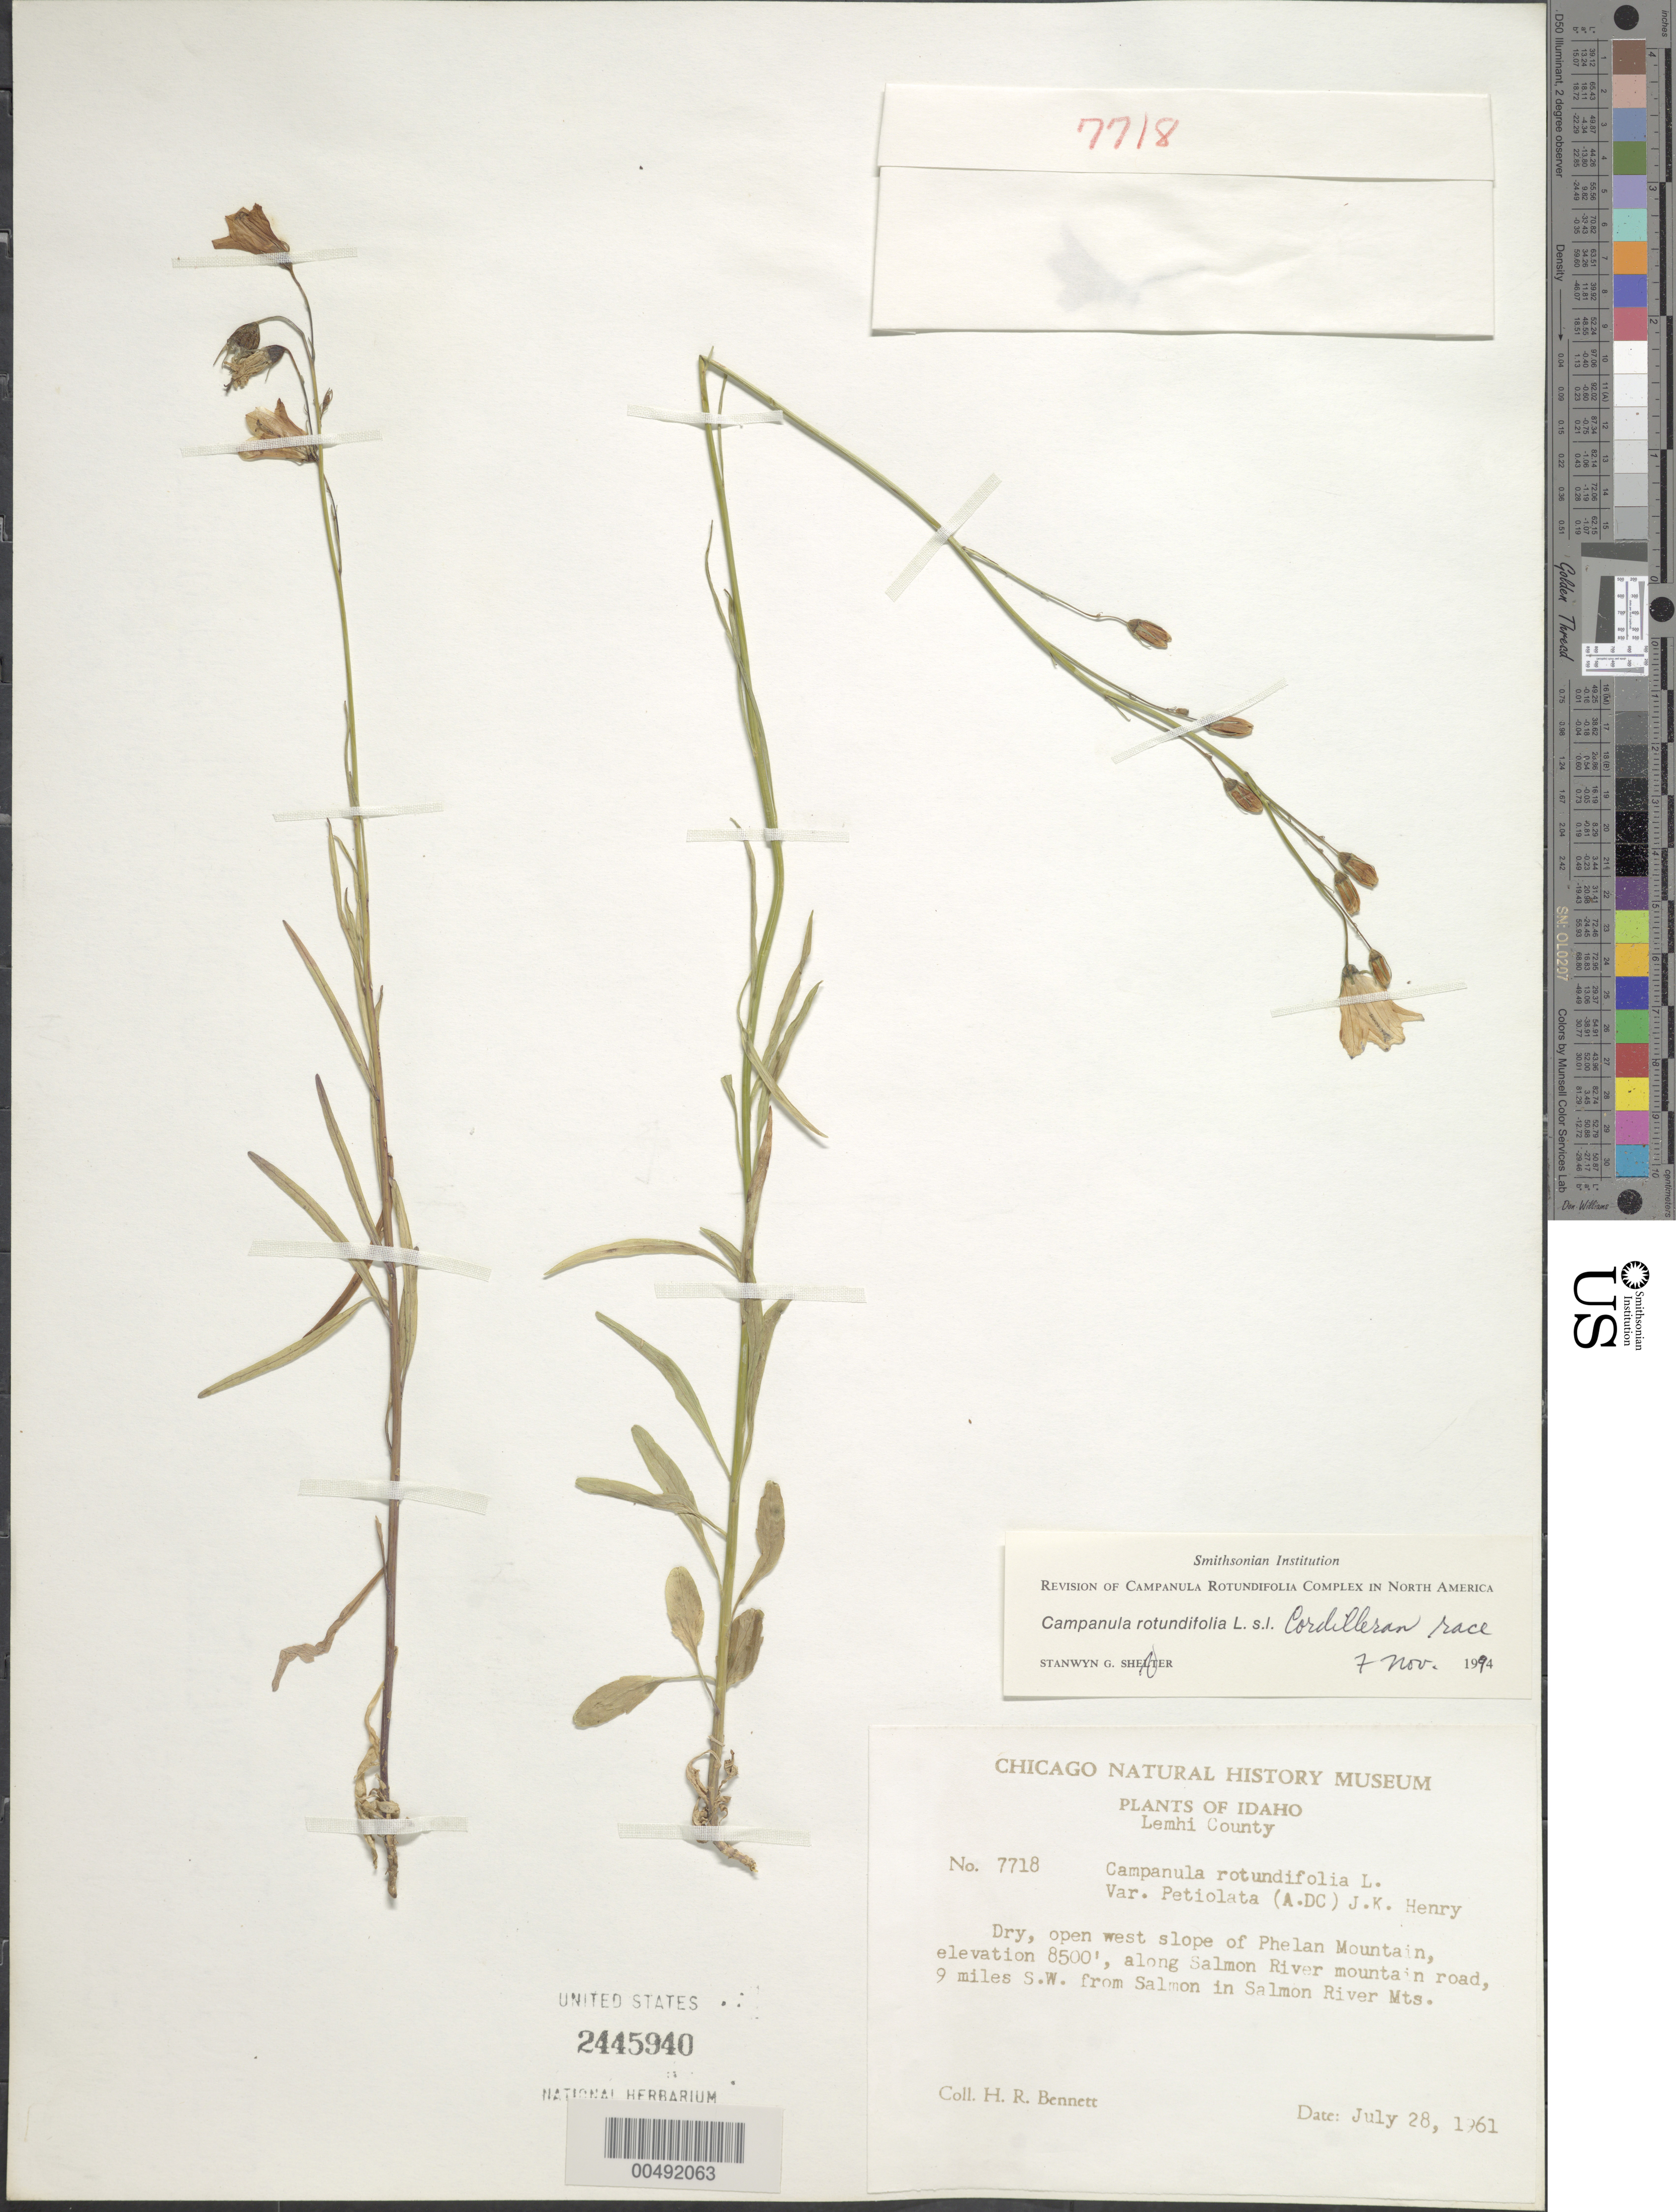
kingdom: Plantae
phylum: Tracheophyta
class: Magnoliopsida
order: Asterales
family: Campanulaceae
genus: Campanula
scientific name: Campanula rotundifolia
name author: L.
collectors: H. R. Bennett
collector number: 7718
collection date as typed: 28 Jul 1961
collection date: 1961-07-28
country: United States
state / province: Idaho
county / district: Lemhi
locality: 9 mi. SW from Salmon in Salmon River Mts., along Salmon River Mountain Road, west slope of Phelan Mountain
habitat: dry open west slope of mountain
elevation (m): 2591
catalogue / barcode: US 2445940